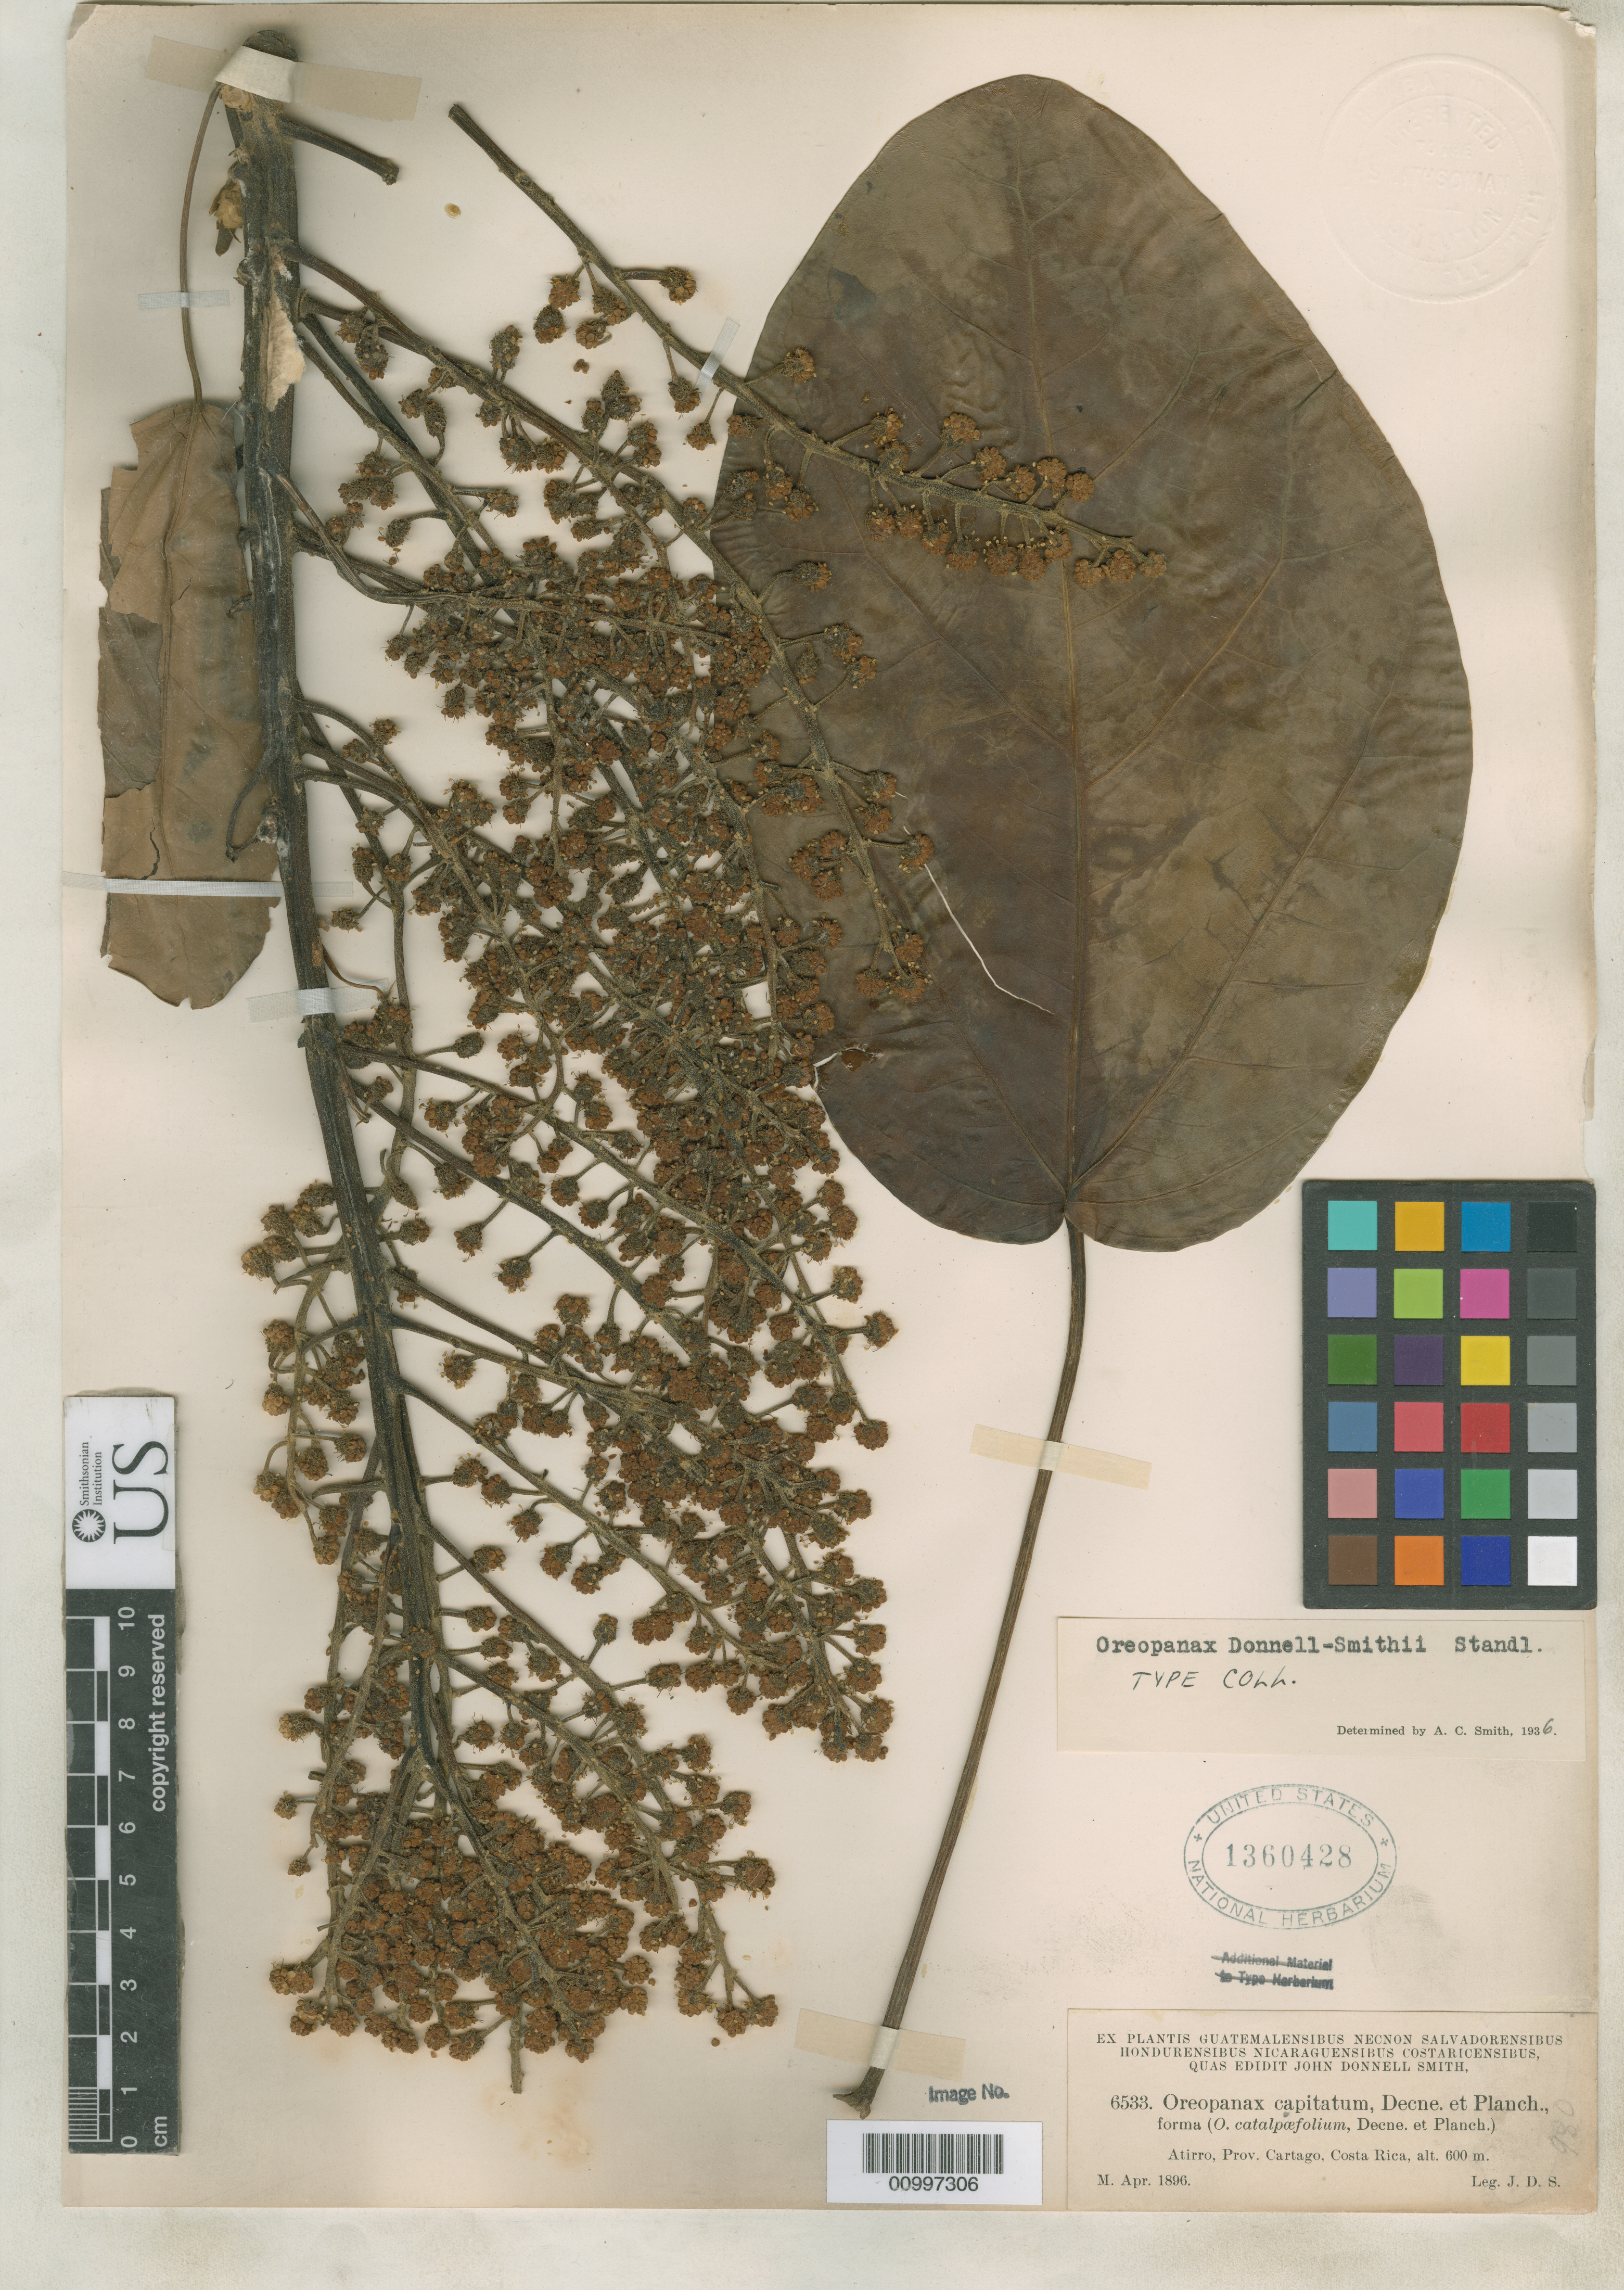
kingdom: Plantae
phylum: Tracheophyta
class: Magnoliopsida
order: Apiales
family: Araliaceae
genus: Oreopanax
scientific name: Oreopanax donnell-smithii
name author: Standl.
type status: Isotype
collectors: J. Donnell Smith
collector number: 6533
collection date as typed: Apr 1896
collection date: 1896-04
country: Costa Rica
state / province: Cartago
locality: Atirro.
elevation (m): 600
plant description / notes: From the herbarium of J. Donnell Smith.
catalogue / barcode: US 1360428